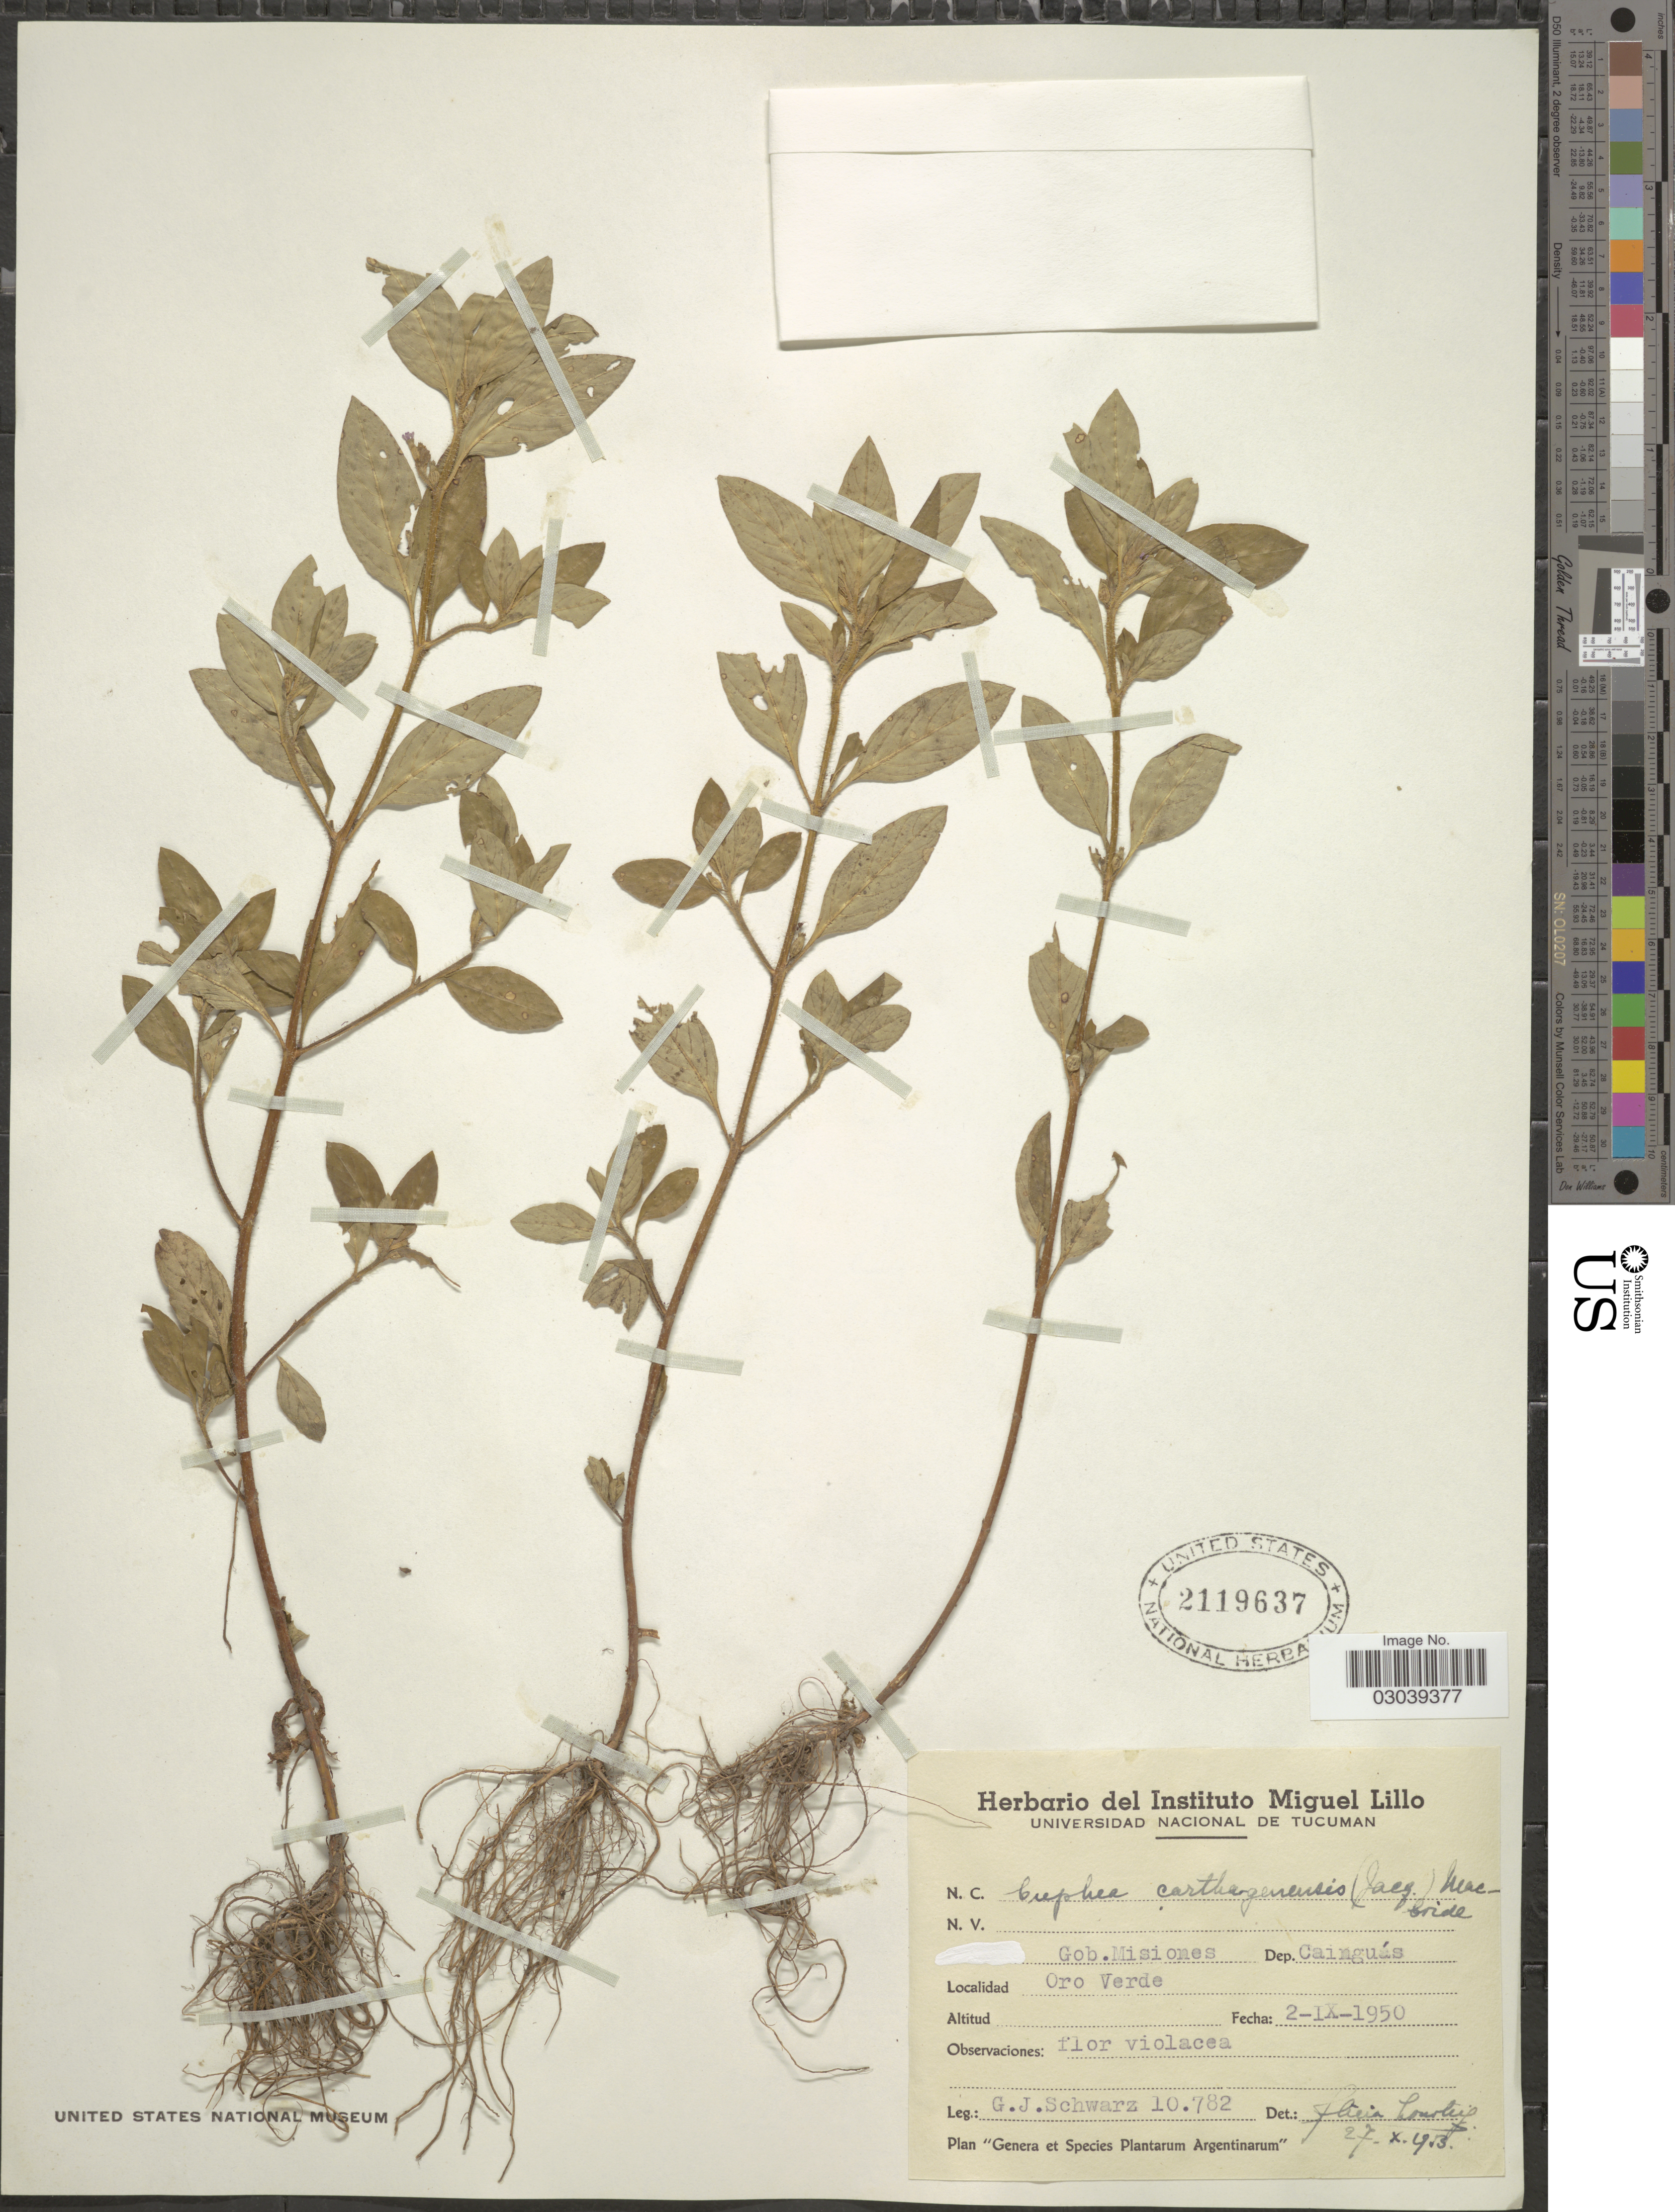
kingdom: Plantae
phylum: Tracheophyta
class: Magnoliopsida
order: Myrtales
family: Lythraceae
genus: Cuphea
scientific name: Cuphea carthagenensis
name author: (Jacq.) J.F. Macbr.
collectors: G. J. Schwarz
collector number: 10782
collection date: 1950-09-02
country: Argentina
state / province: Misiones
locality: Gob. Misiones. Dep. Cainguás. Oro Verde.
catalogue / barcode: US 2119637